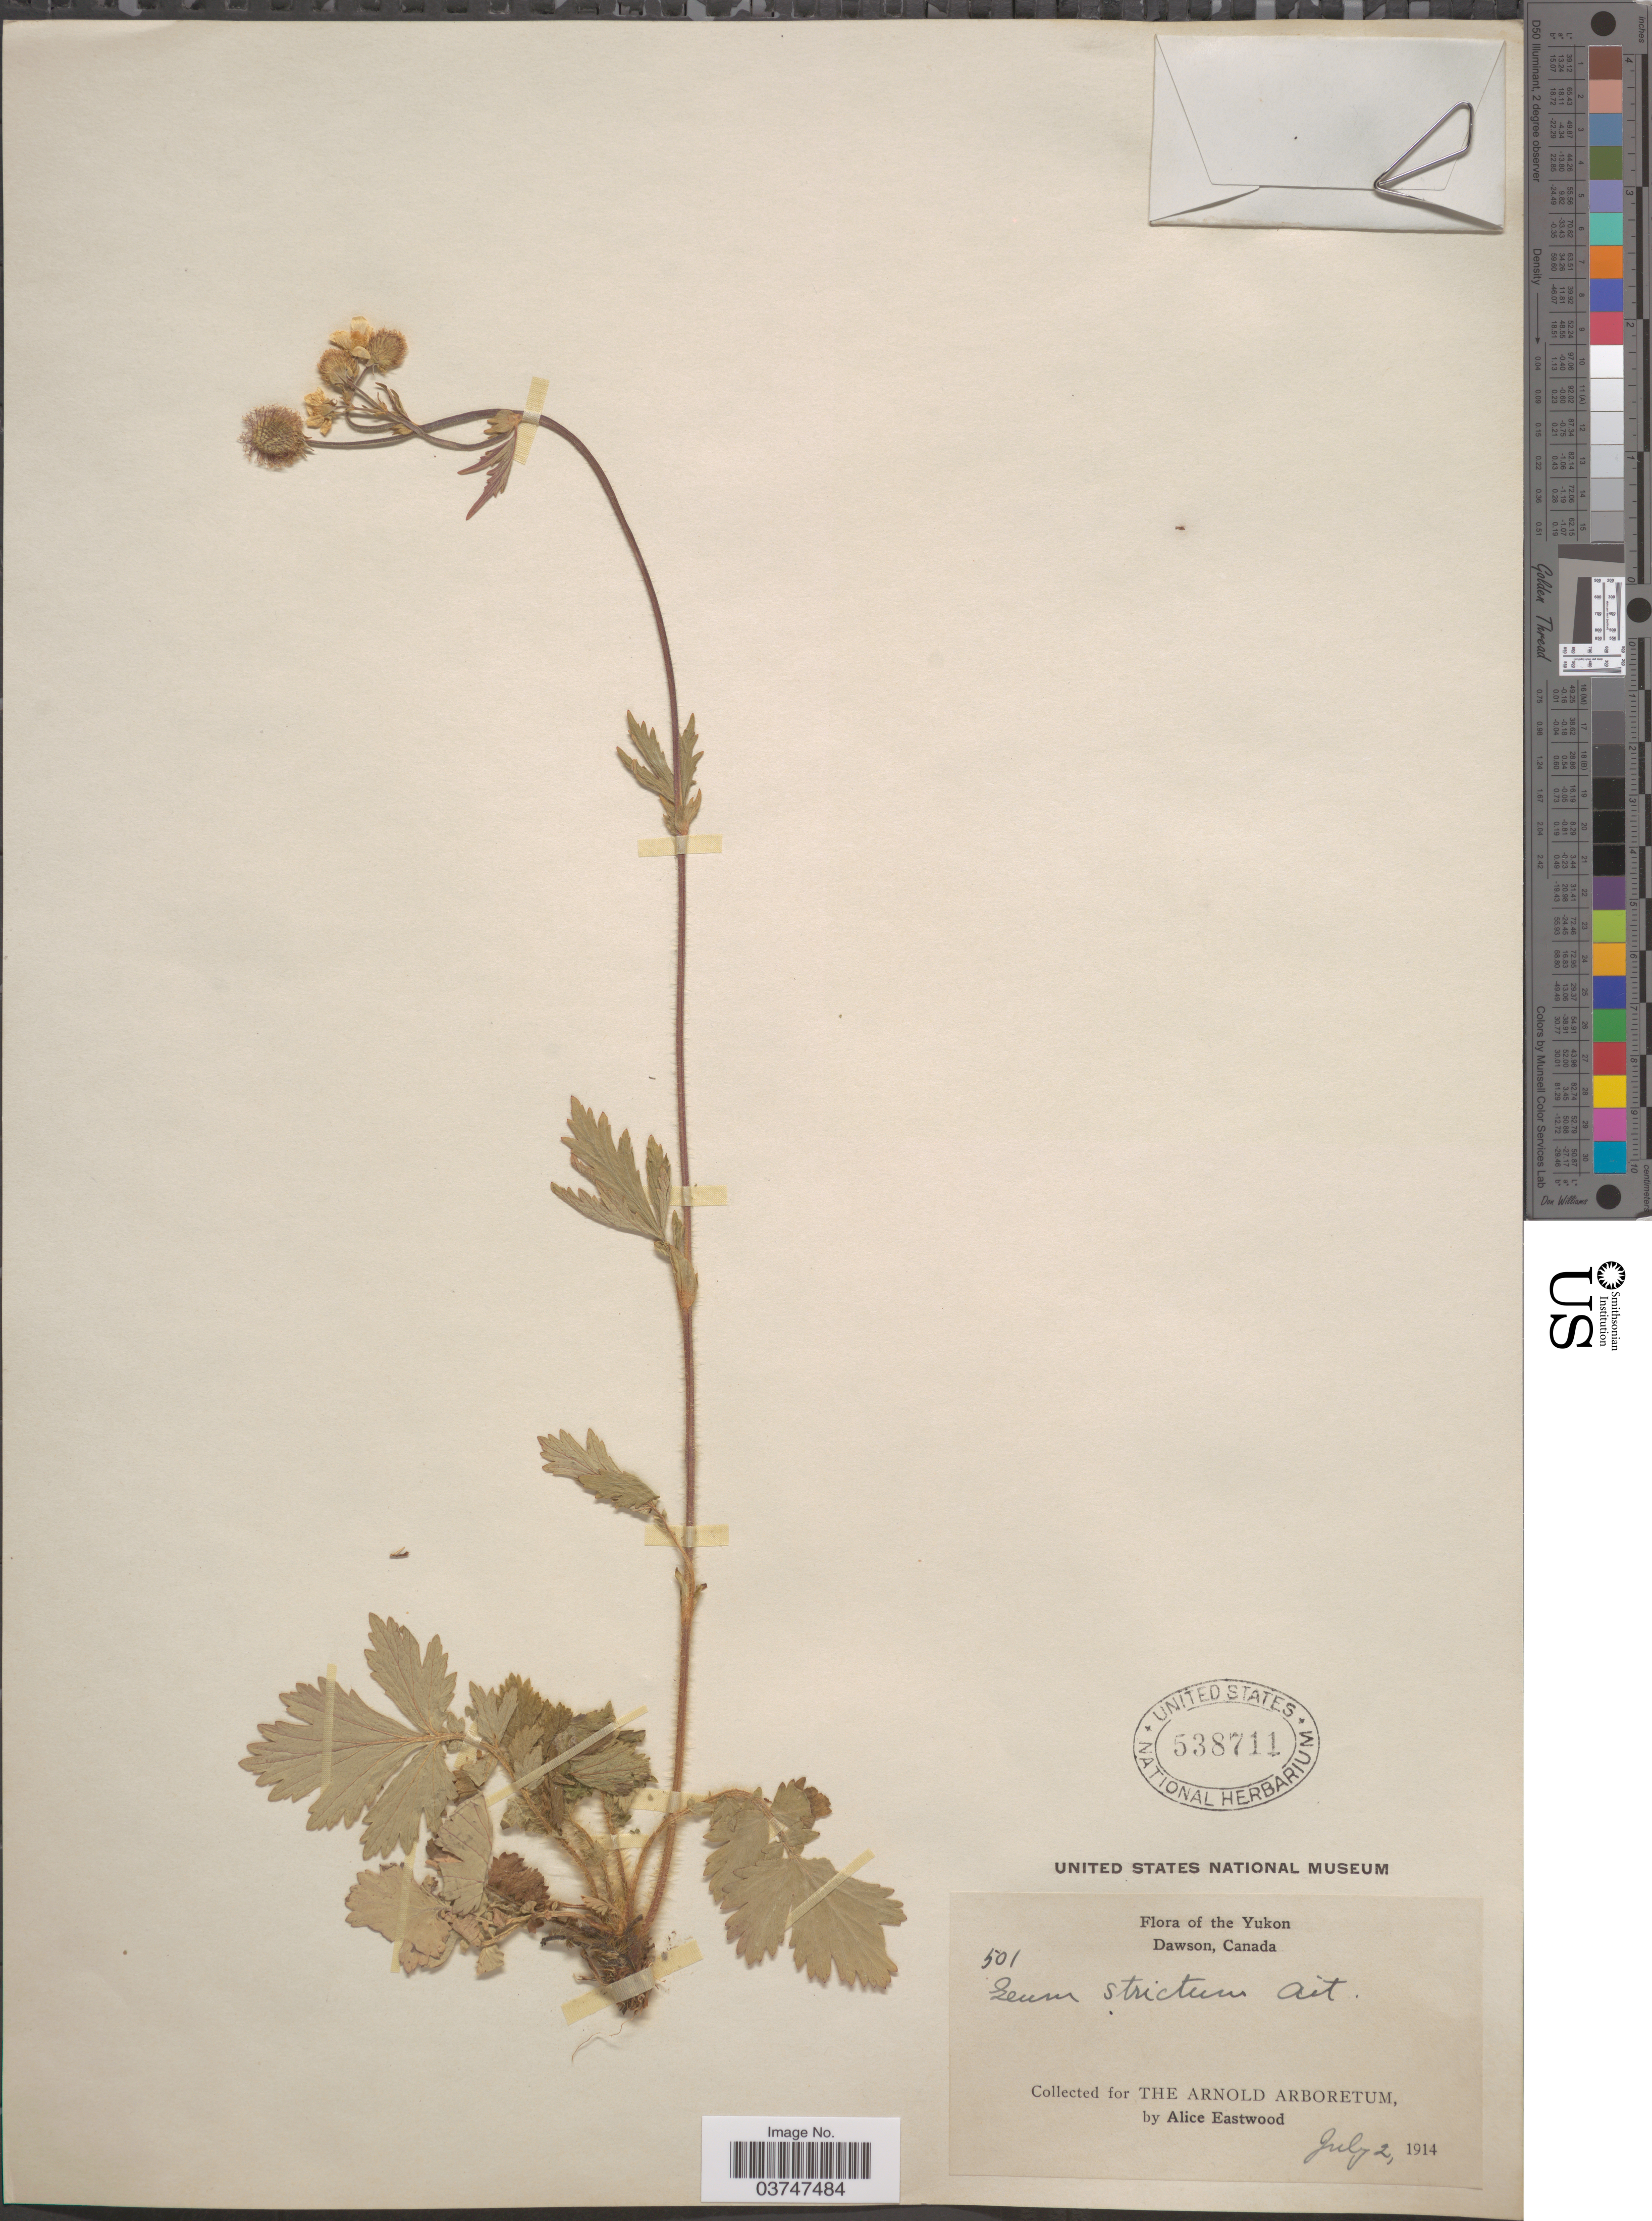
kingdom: Plantae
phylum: Tracheophyta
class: Magnoliopsida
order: Rosales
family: Rosaceae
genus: Geum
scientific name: Geum macrophyllum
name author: Willd.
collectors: A. Eastwood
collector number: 501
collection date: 1914-07-02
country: Canada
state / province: Yukon Territory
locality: The Yukon. Dawson.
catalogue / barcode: US 538711